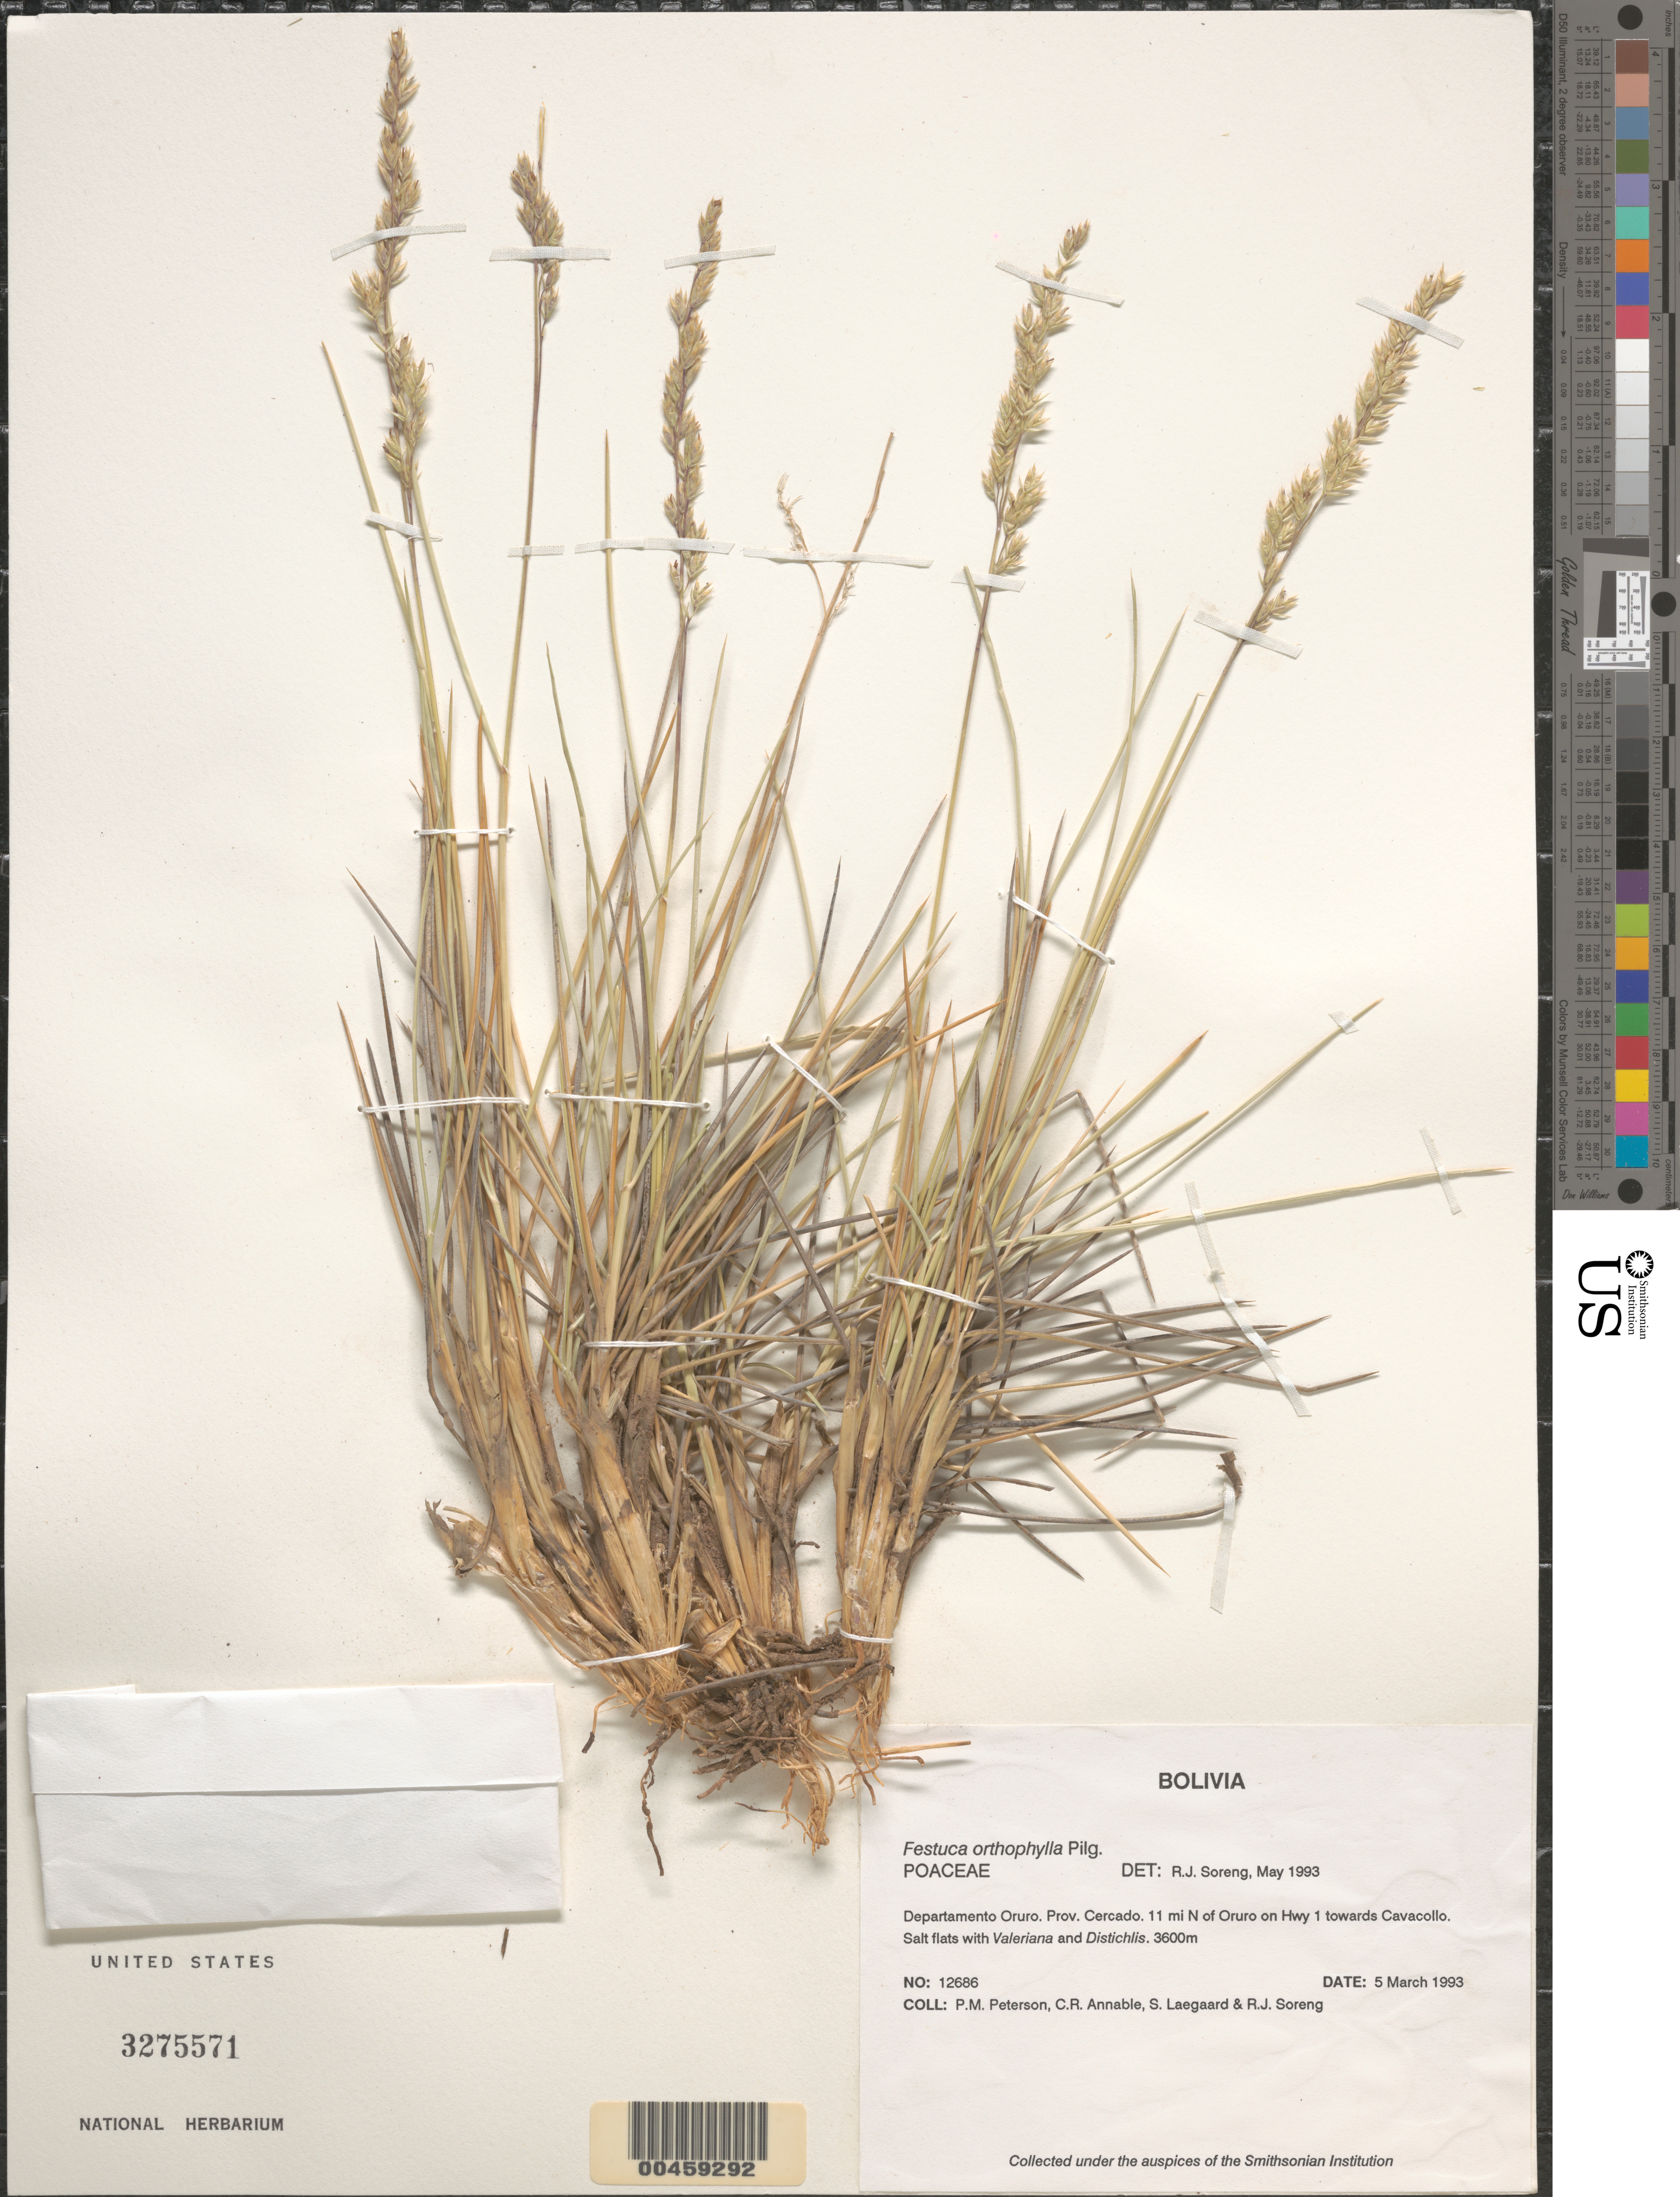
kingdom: Plantae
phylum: Tracheophyta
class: Liliopsida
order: Poales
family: Poaceae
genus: Festuca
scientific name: Festuca orthophylla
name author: Pilg.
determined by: Soreng, Robert J., Research Associate (BOT), Smithsonian Institution - National Museum of Natural History (UNITED STATES)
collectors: P. M. Peterson, C. R. Annable, S. Lægaard & R. J. Soreng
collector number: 12686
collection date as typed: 05 Mar 1993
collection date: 1993-03-05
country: Bolivia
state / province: Oruro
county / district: Cercado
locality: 11 mi N of Oruro on Hwy 1 towards Cavacollo.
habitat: Salt flats with Valeriana and Distichlis.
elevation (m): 3600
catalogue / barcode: US 3275571